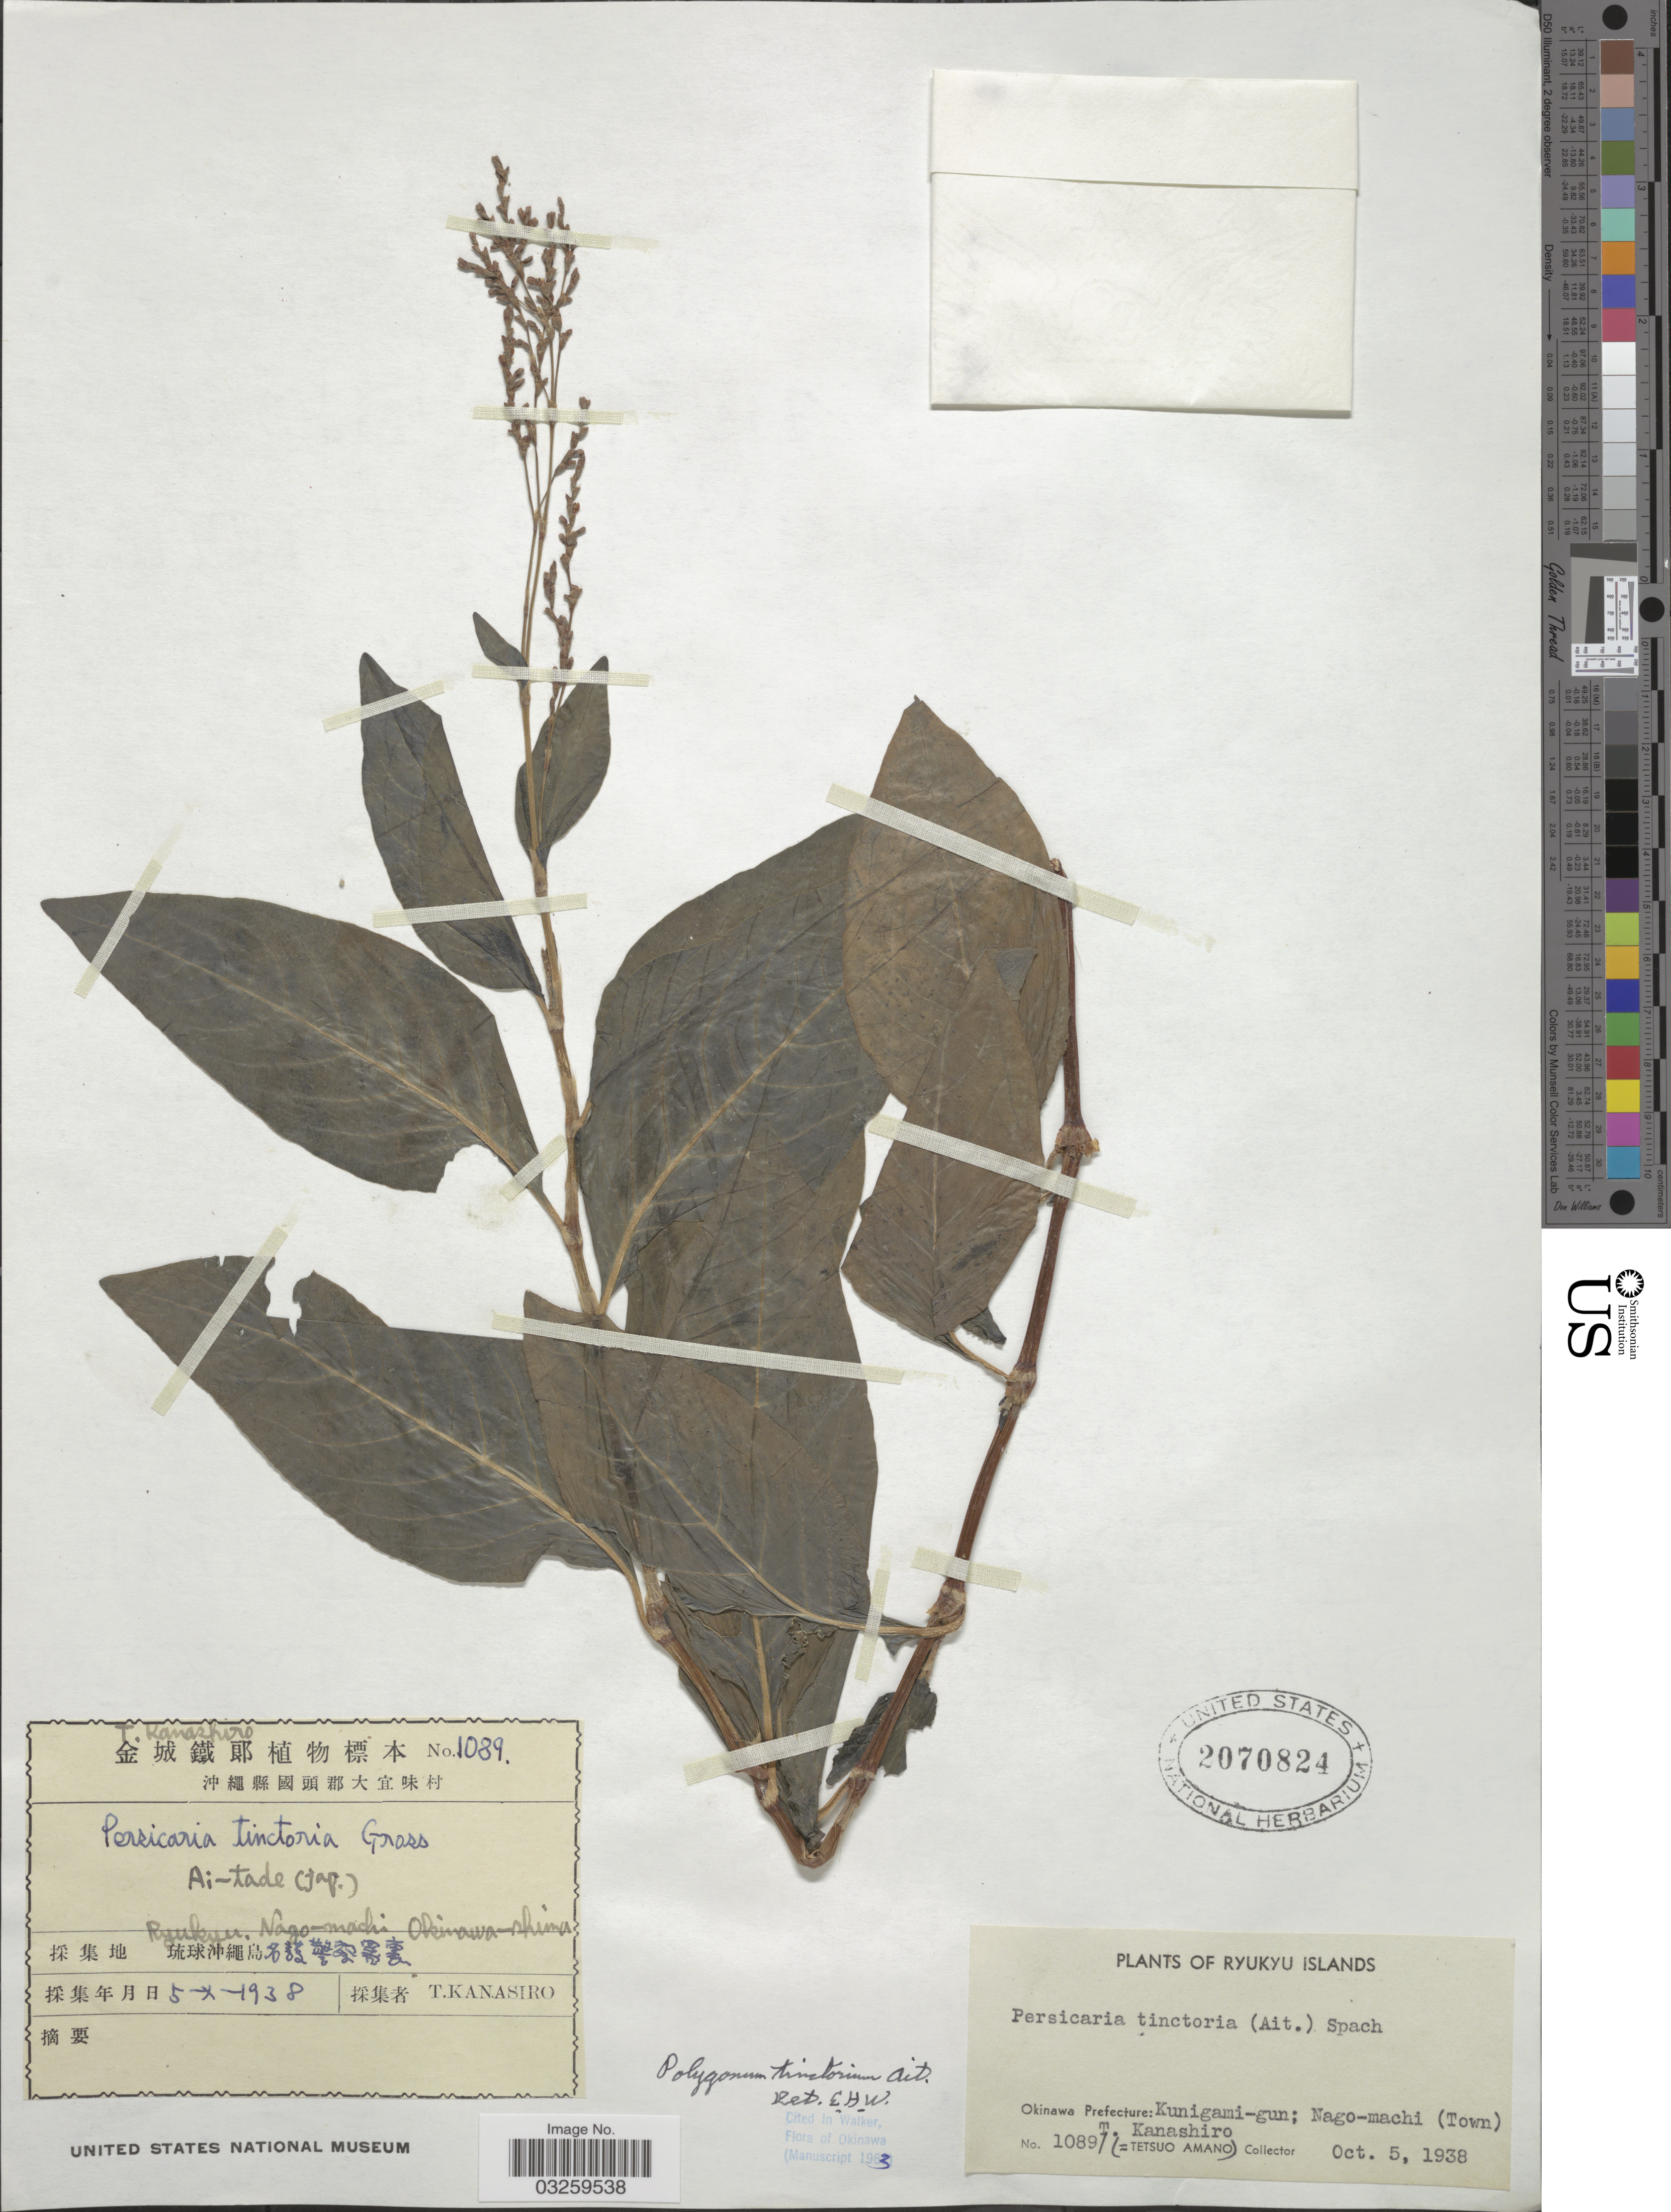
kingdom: Plantae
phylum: Tracheophyta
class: Magnoliopsida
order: Caryophyllales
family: Polygonaceae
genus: Polygonum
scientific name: Polygonum tinctorium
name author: W.T. Aiton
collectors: T. Kanashiro & T. Amano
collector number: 1089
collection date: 1938-10-05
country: Japan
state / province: Okinawa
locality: Ryukyu Islands, Okinawa Prefecture: Kunigami-gun: Nago-machi (Town).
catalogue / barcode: US 2070824